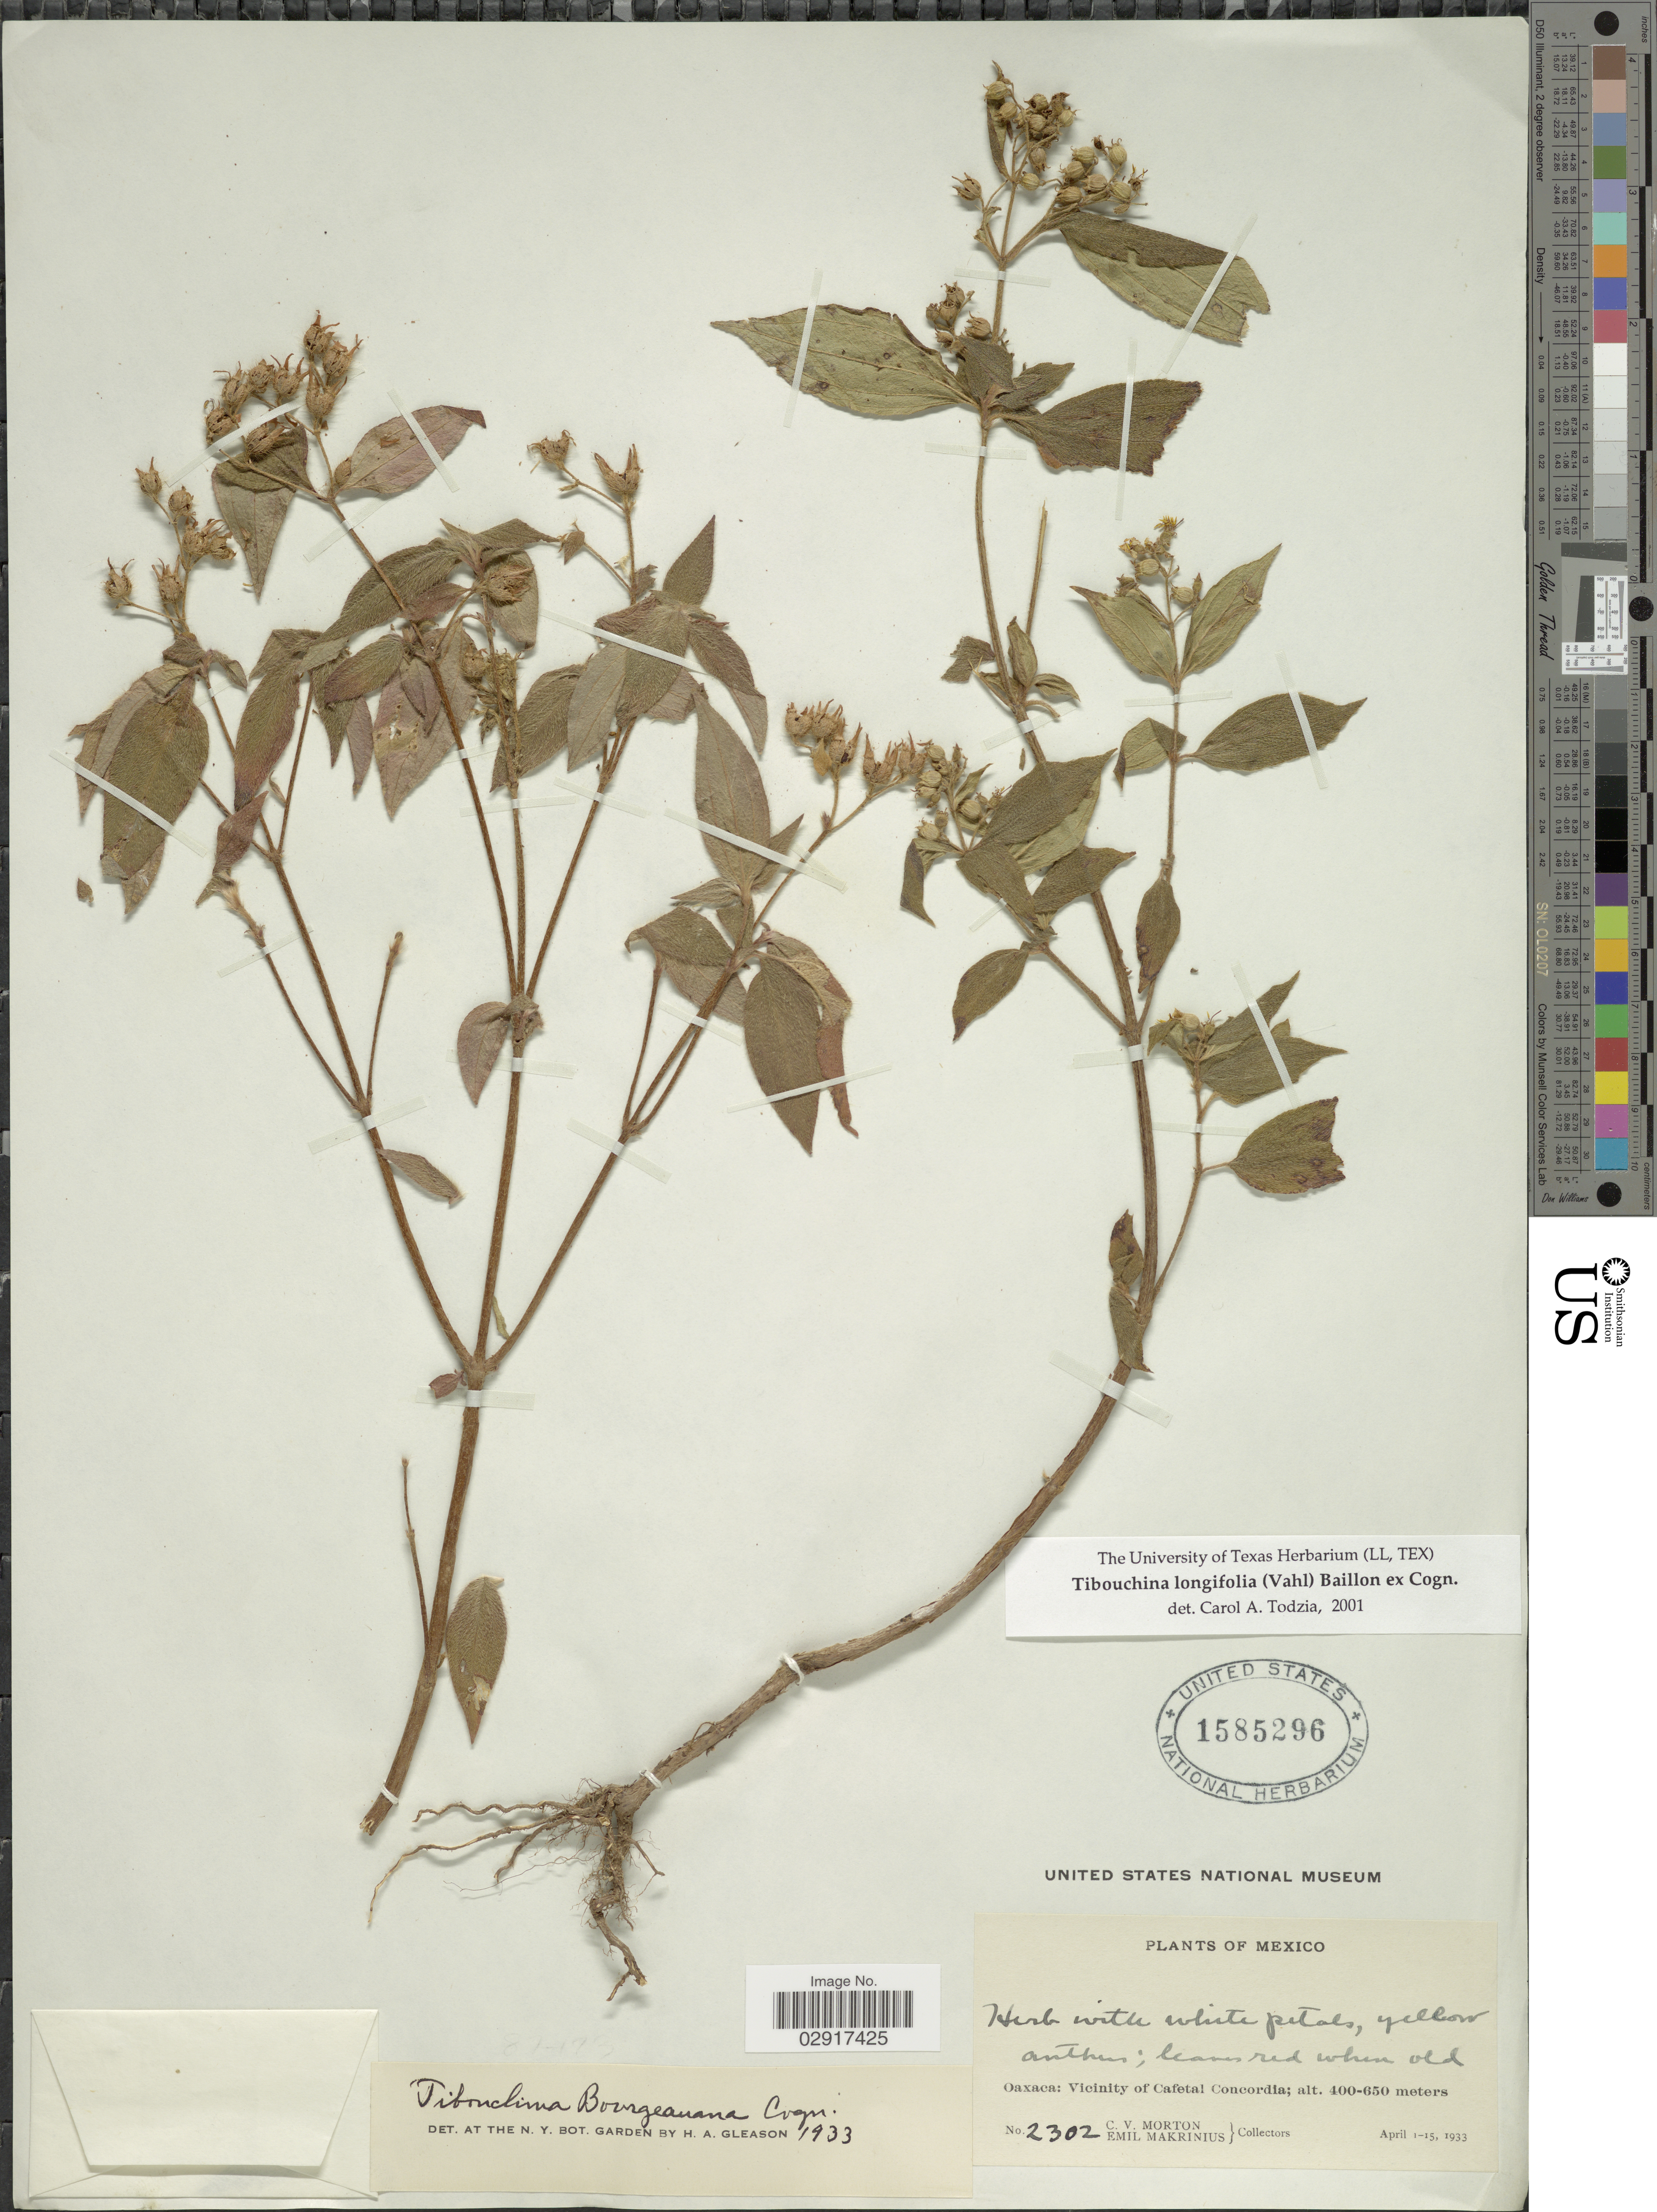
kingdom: Plantae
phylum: Tracheophyta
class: Magnoliopsida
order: Myrtales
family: Melastomataceae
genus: Chaetogastra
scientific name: Chaetogastra longifolia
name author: (Vahl) DC.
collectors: C. V. Morton & E. Makrinius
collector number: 2302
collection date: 1933-04-01/1933-04-15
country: Mexico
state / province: Oaxaca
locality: Vicinity of Cafetal Concordia.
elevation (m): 400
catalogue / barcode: US 1585296